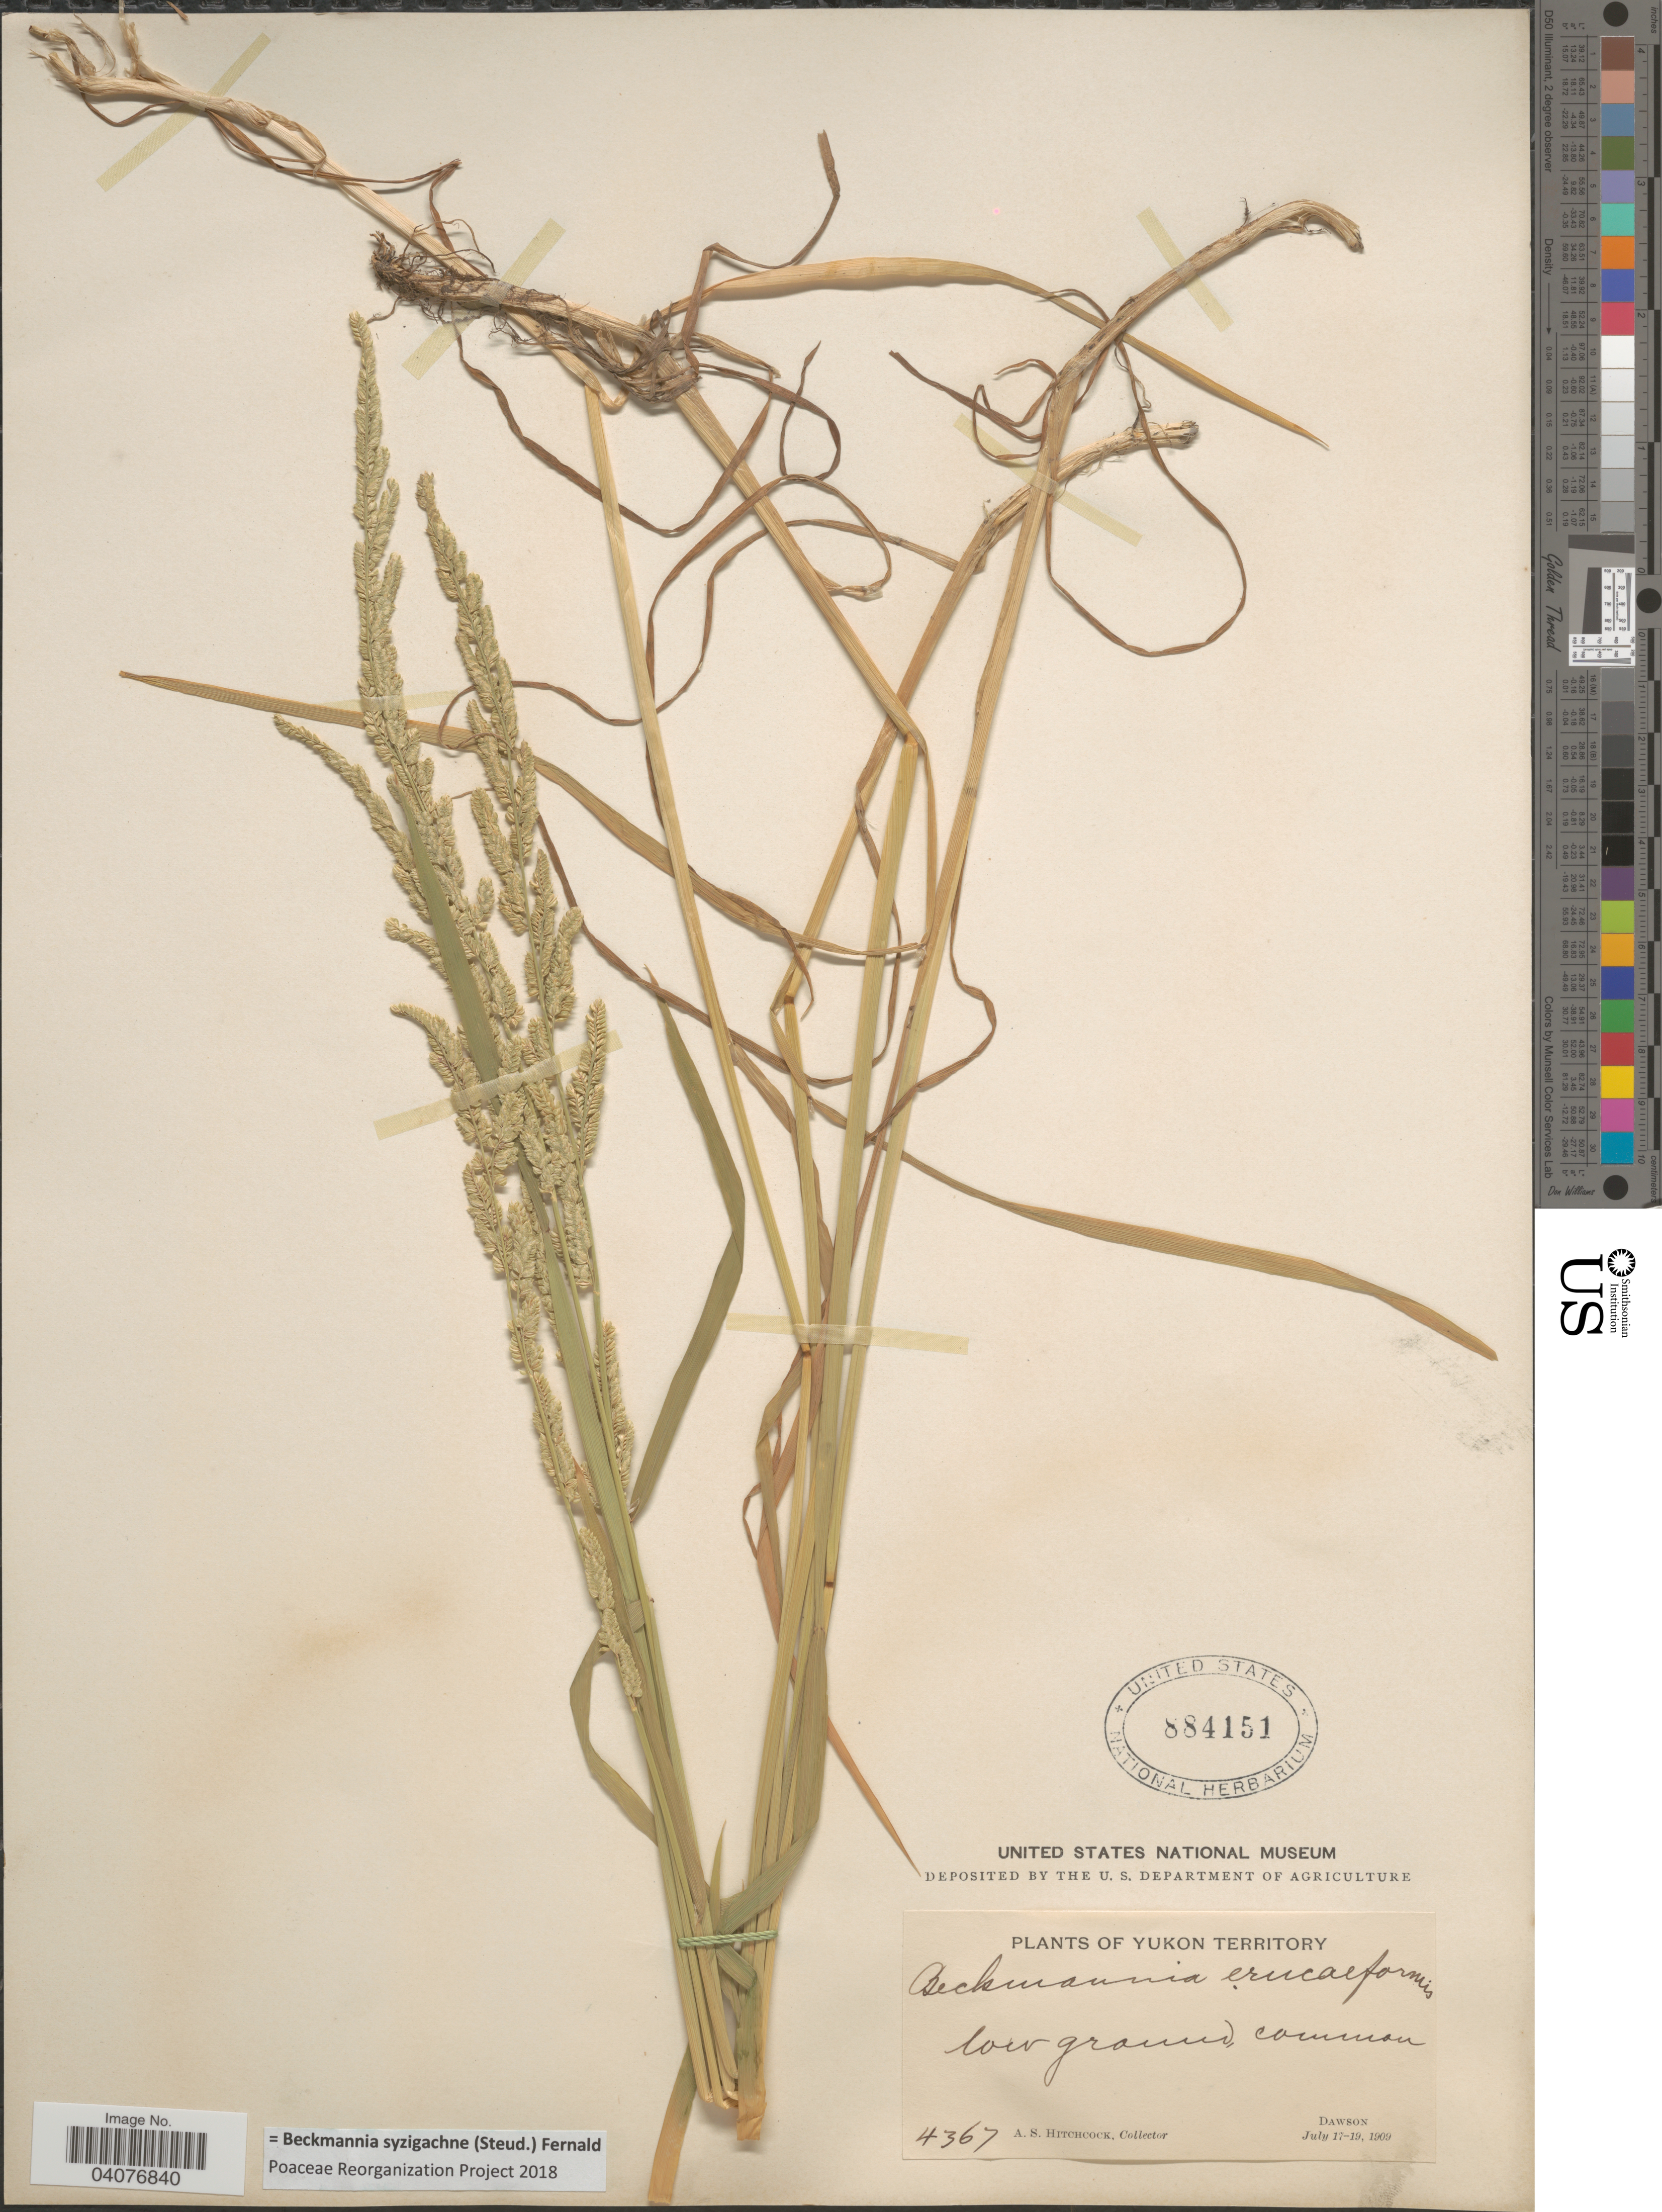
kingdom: Plantae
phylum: Tracheophyta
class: Liliopsida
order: Poales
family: Poaceae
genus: Beckmannia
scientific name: Beckmannia syzigachne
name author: (Steud.) Fernald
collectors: A. S. Hitchcock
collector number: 4367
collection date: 1909-07-17/1909-07-19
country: Canada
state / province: Yukon Territory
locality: Dawson.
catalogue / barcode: US 884151